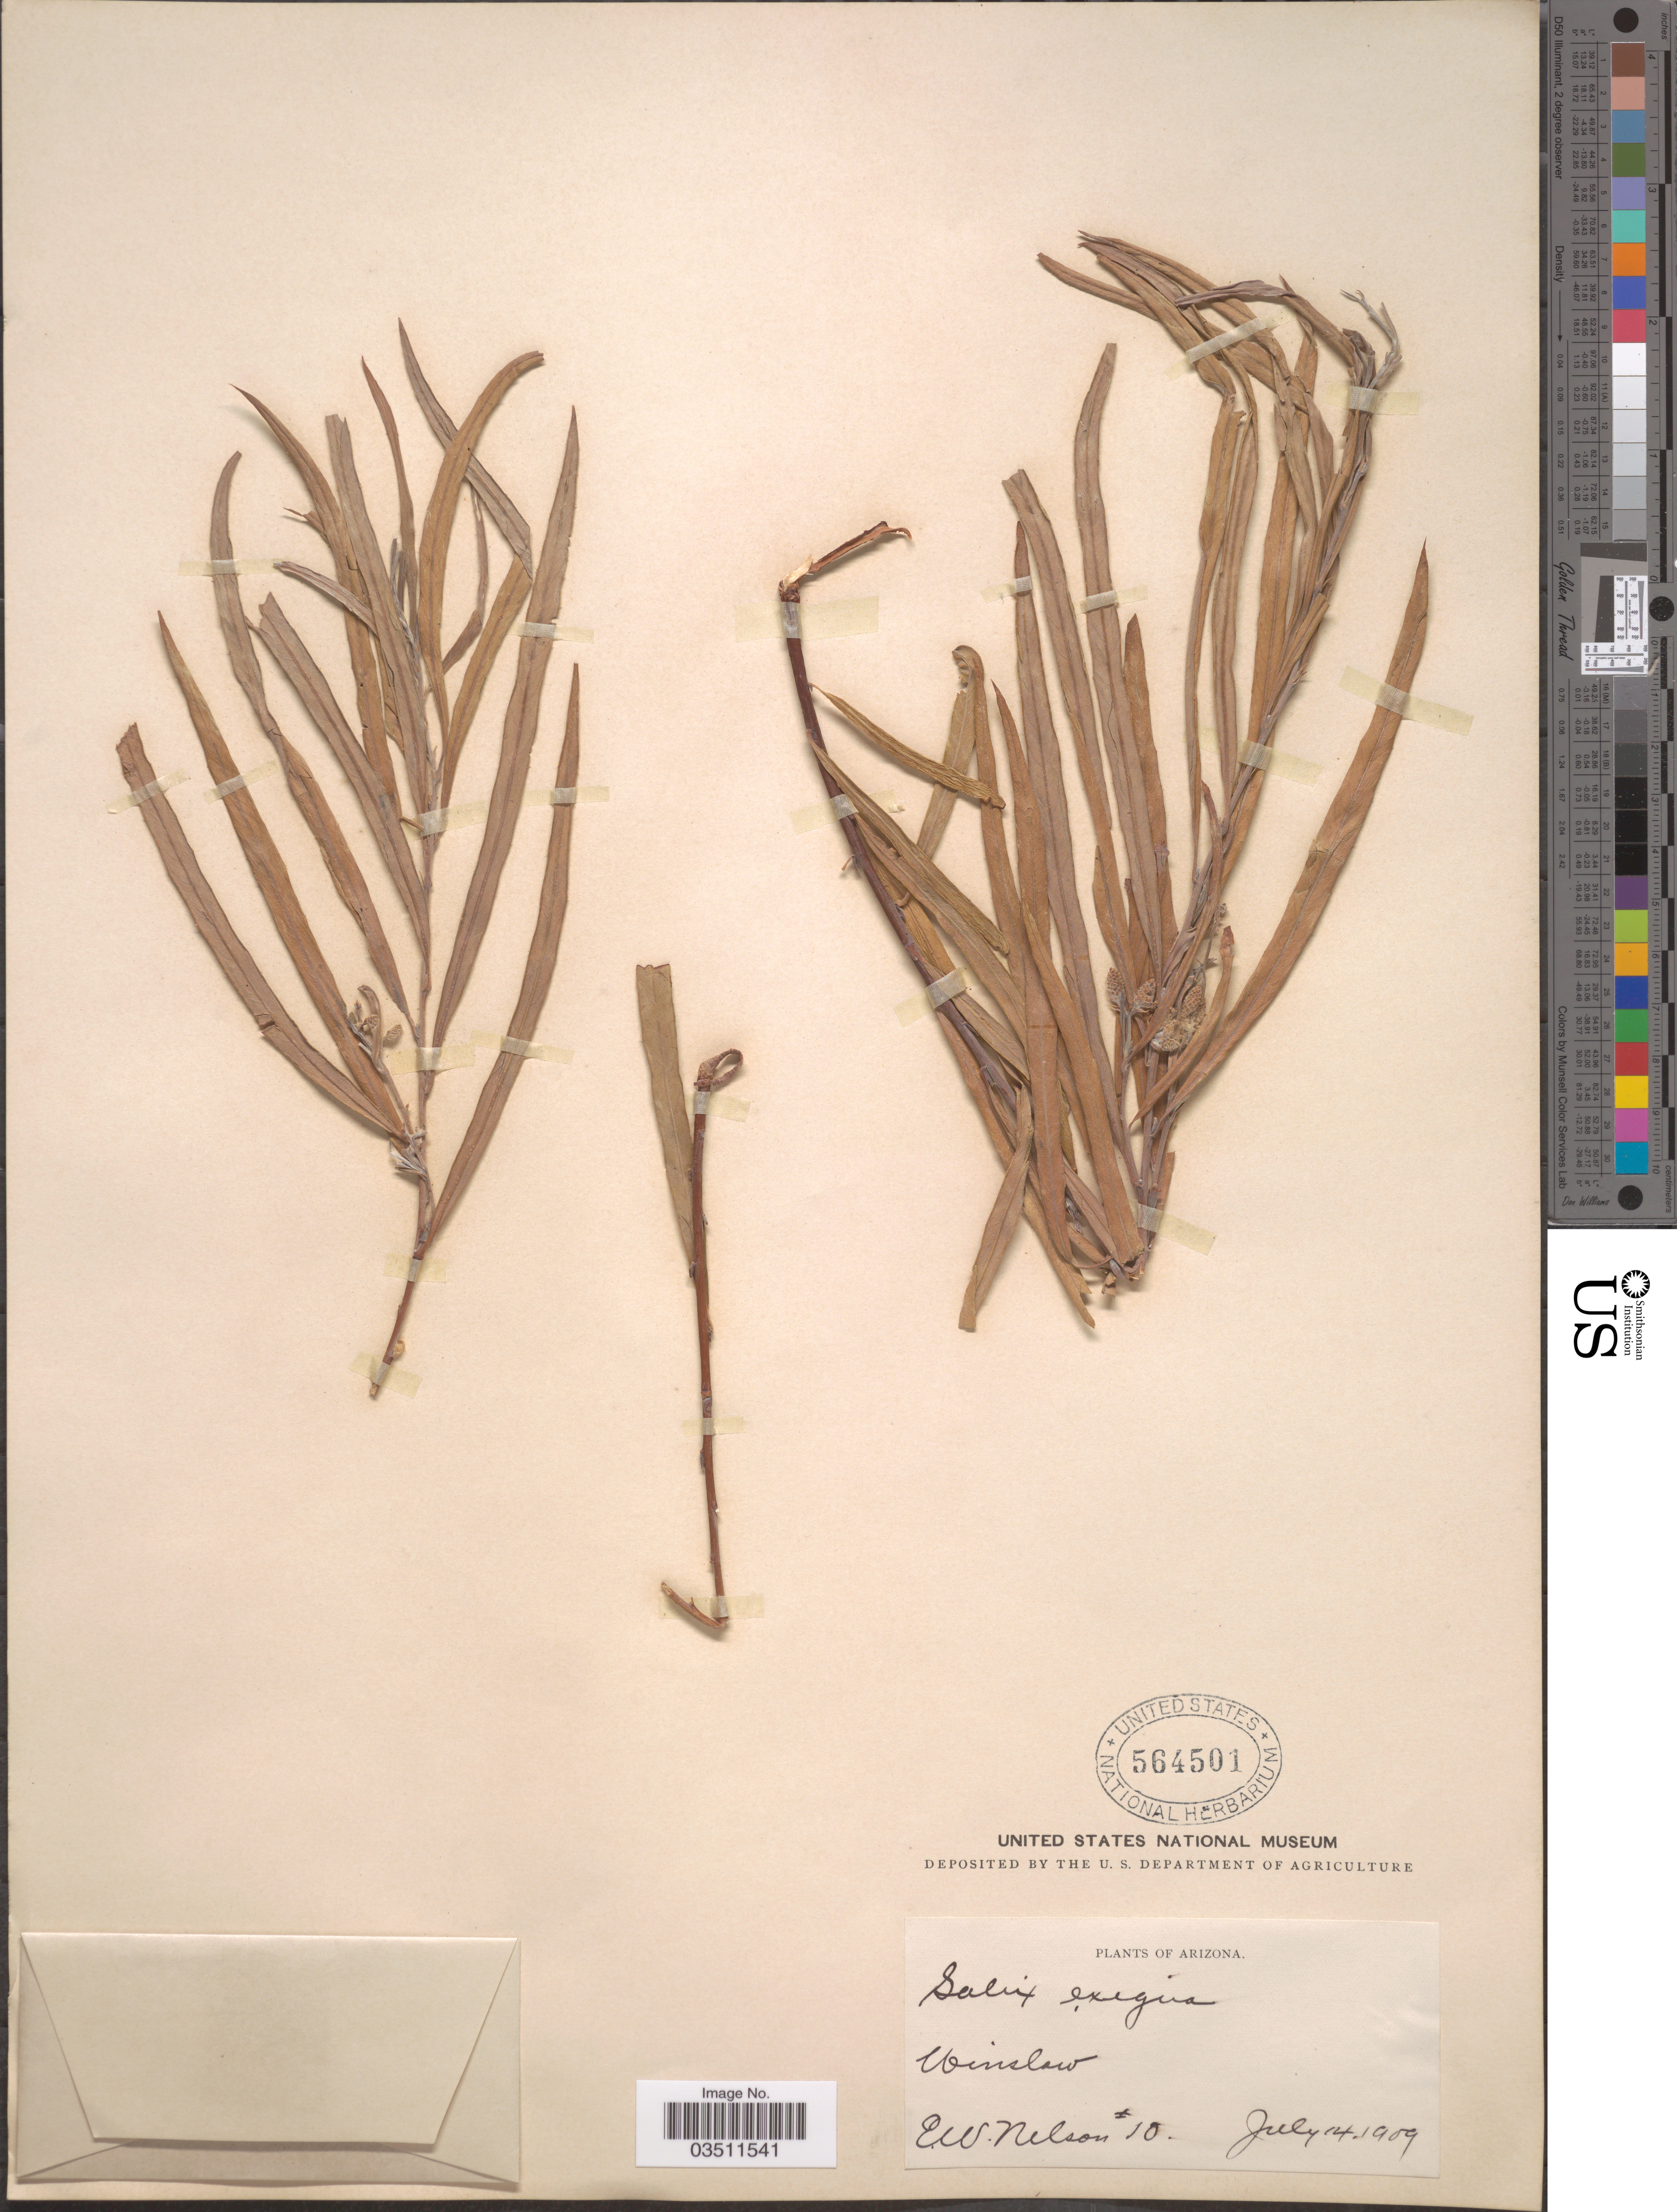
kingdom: Plantae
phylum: Tracheophyta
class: Magnoliopsida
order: Malpighiales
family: Salicaceae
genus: Salix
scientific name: Salix linearifolia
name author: E.L. Wolf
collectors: E. W. Nelson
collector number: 10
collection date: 1909-07-14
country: United States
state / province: Arizona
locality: Winslow.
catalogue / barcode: US 564501